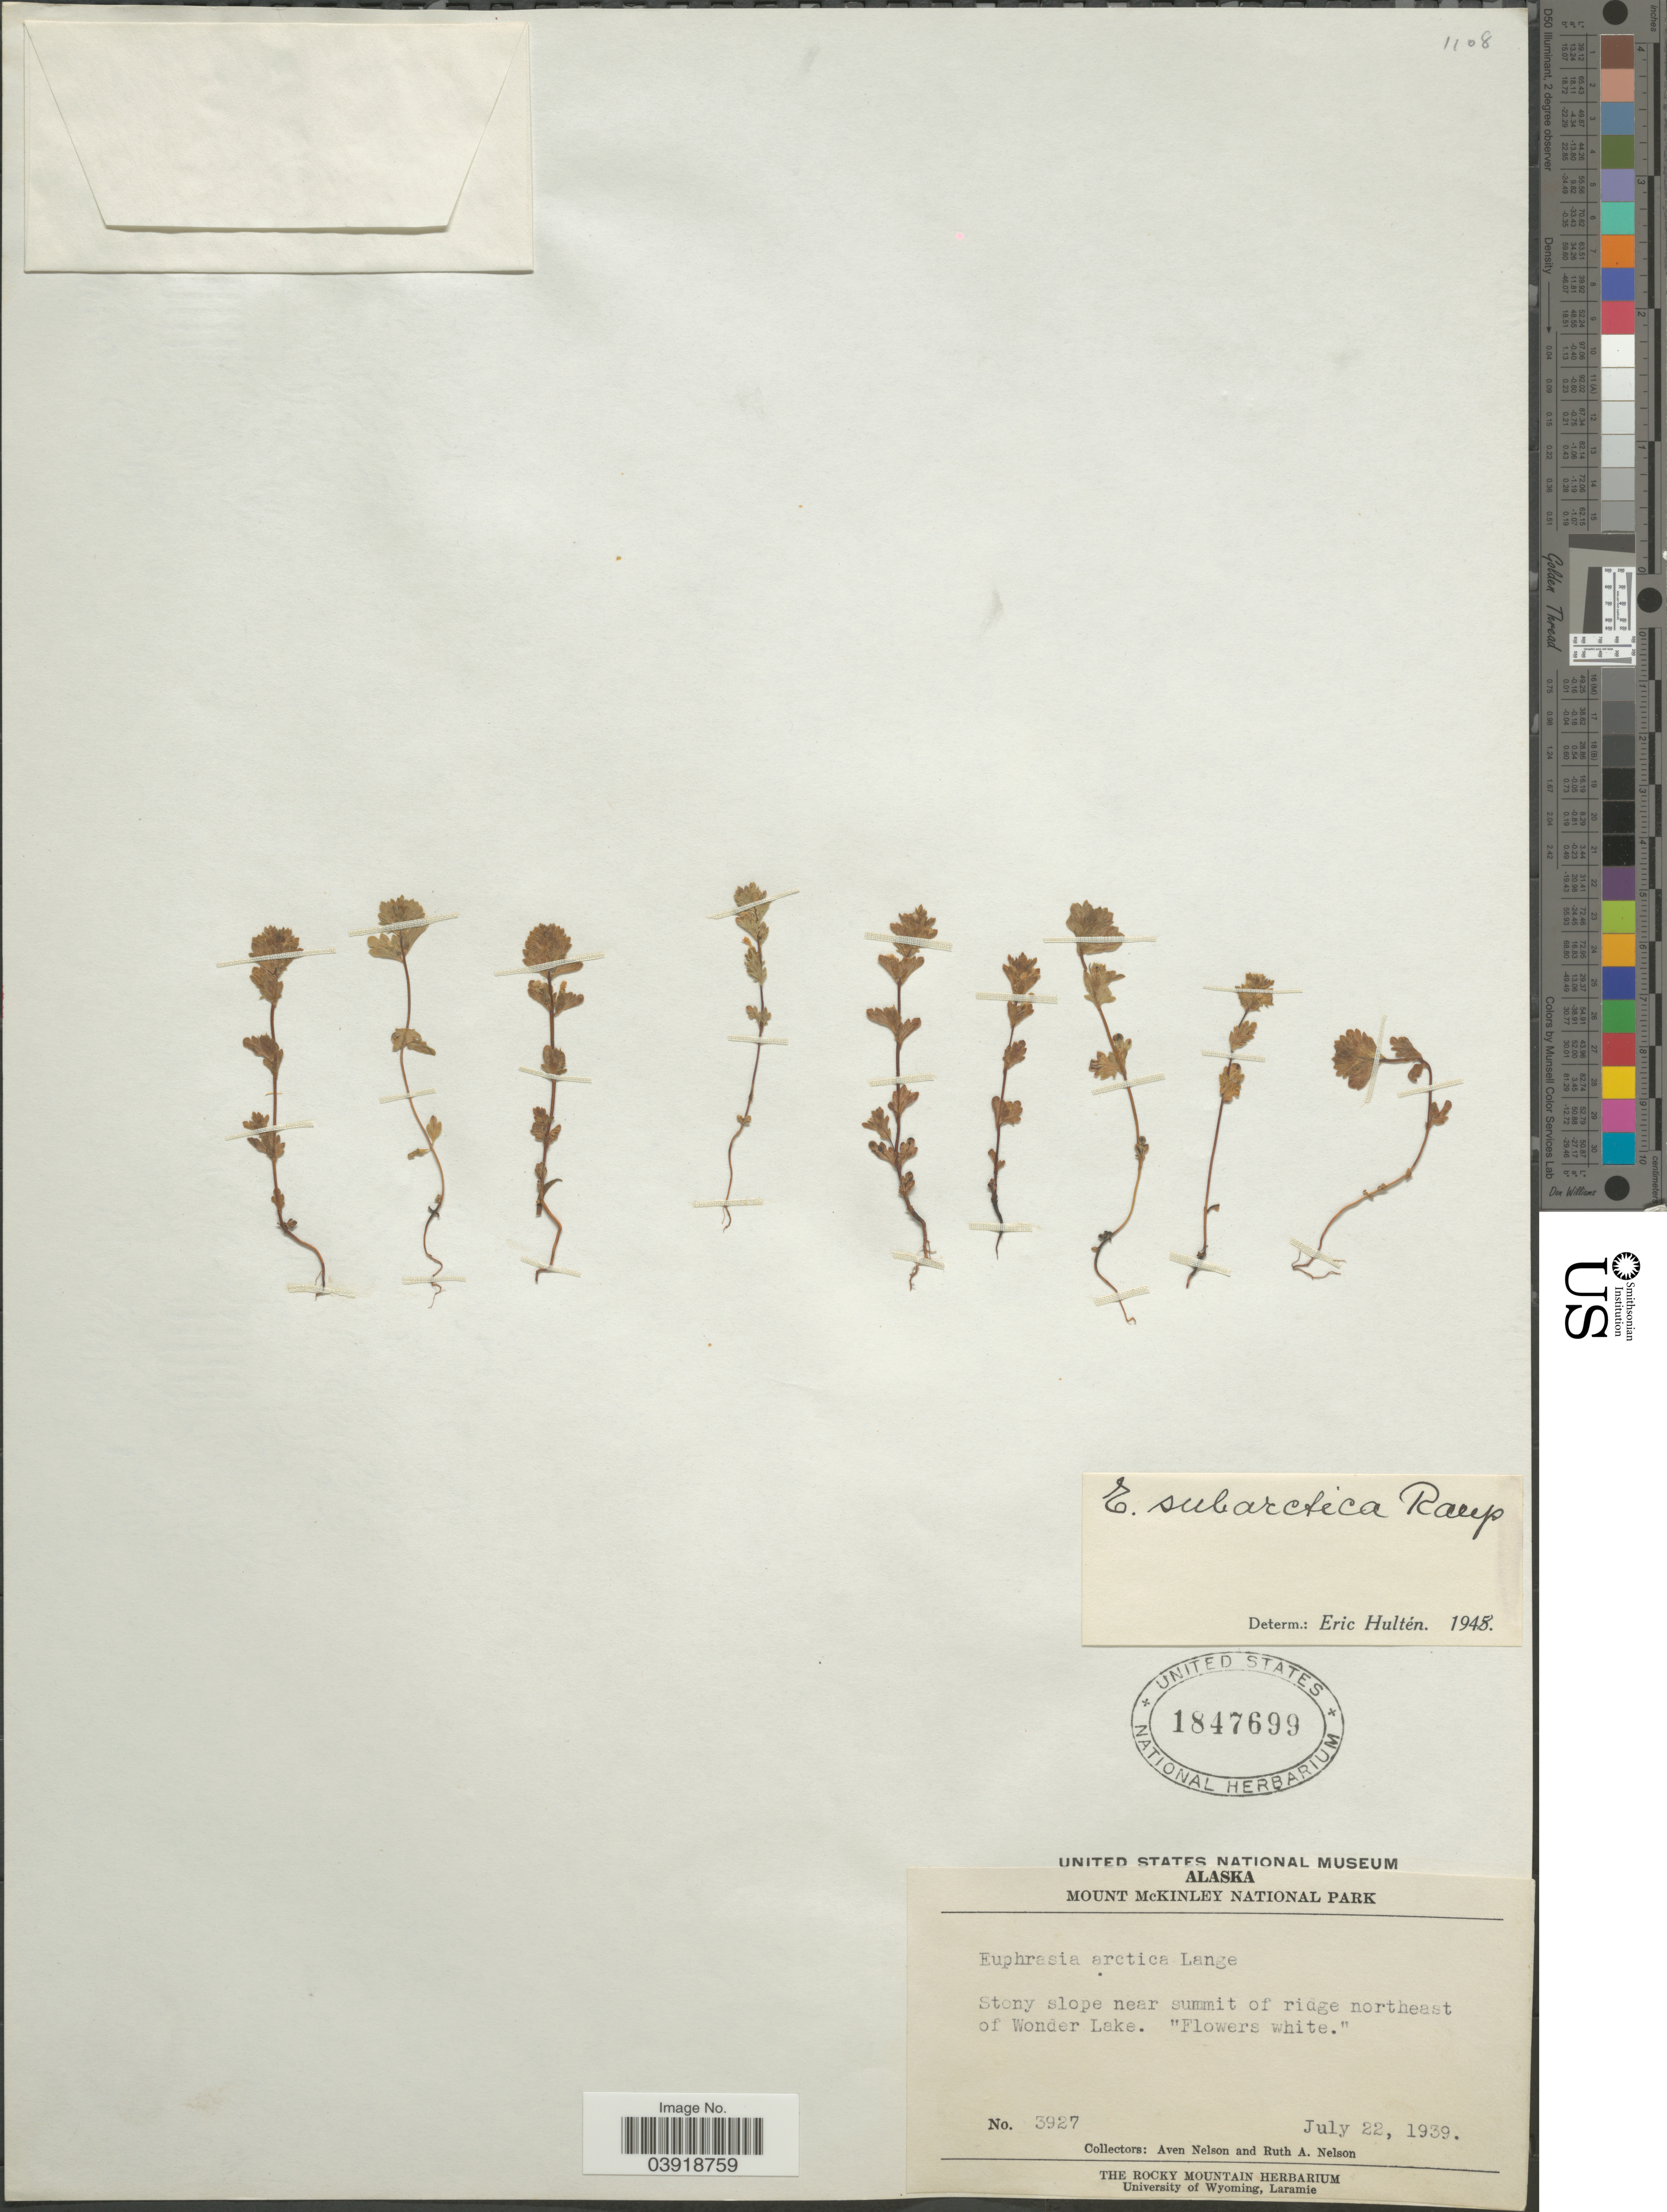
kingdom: Plantae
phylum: Tracheophyta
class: Magnoliopsida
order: Lamiales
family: Orobanchaceae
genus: Euphrasia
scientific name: Euphrasia subarctica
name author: Raup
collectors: A. Nelson & R. A. Nelson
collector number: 3927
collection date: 1939-07-22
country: United States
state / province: Alaska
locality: Mount McKinley National Park. Stony slope near summit of ridge northeast of Wonder Lake.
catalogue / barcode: US 1847699